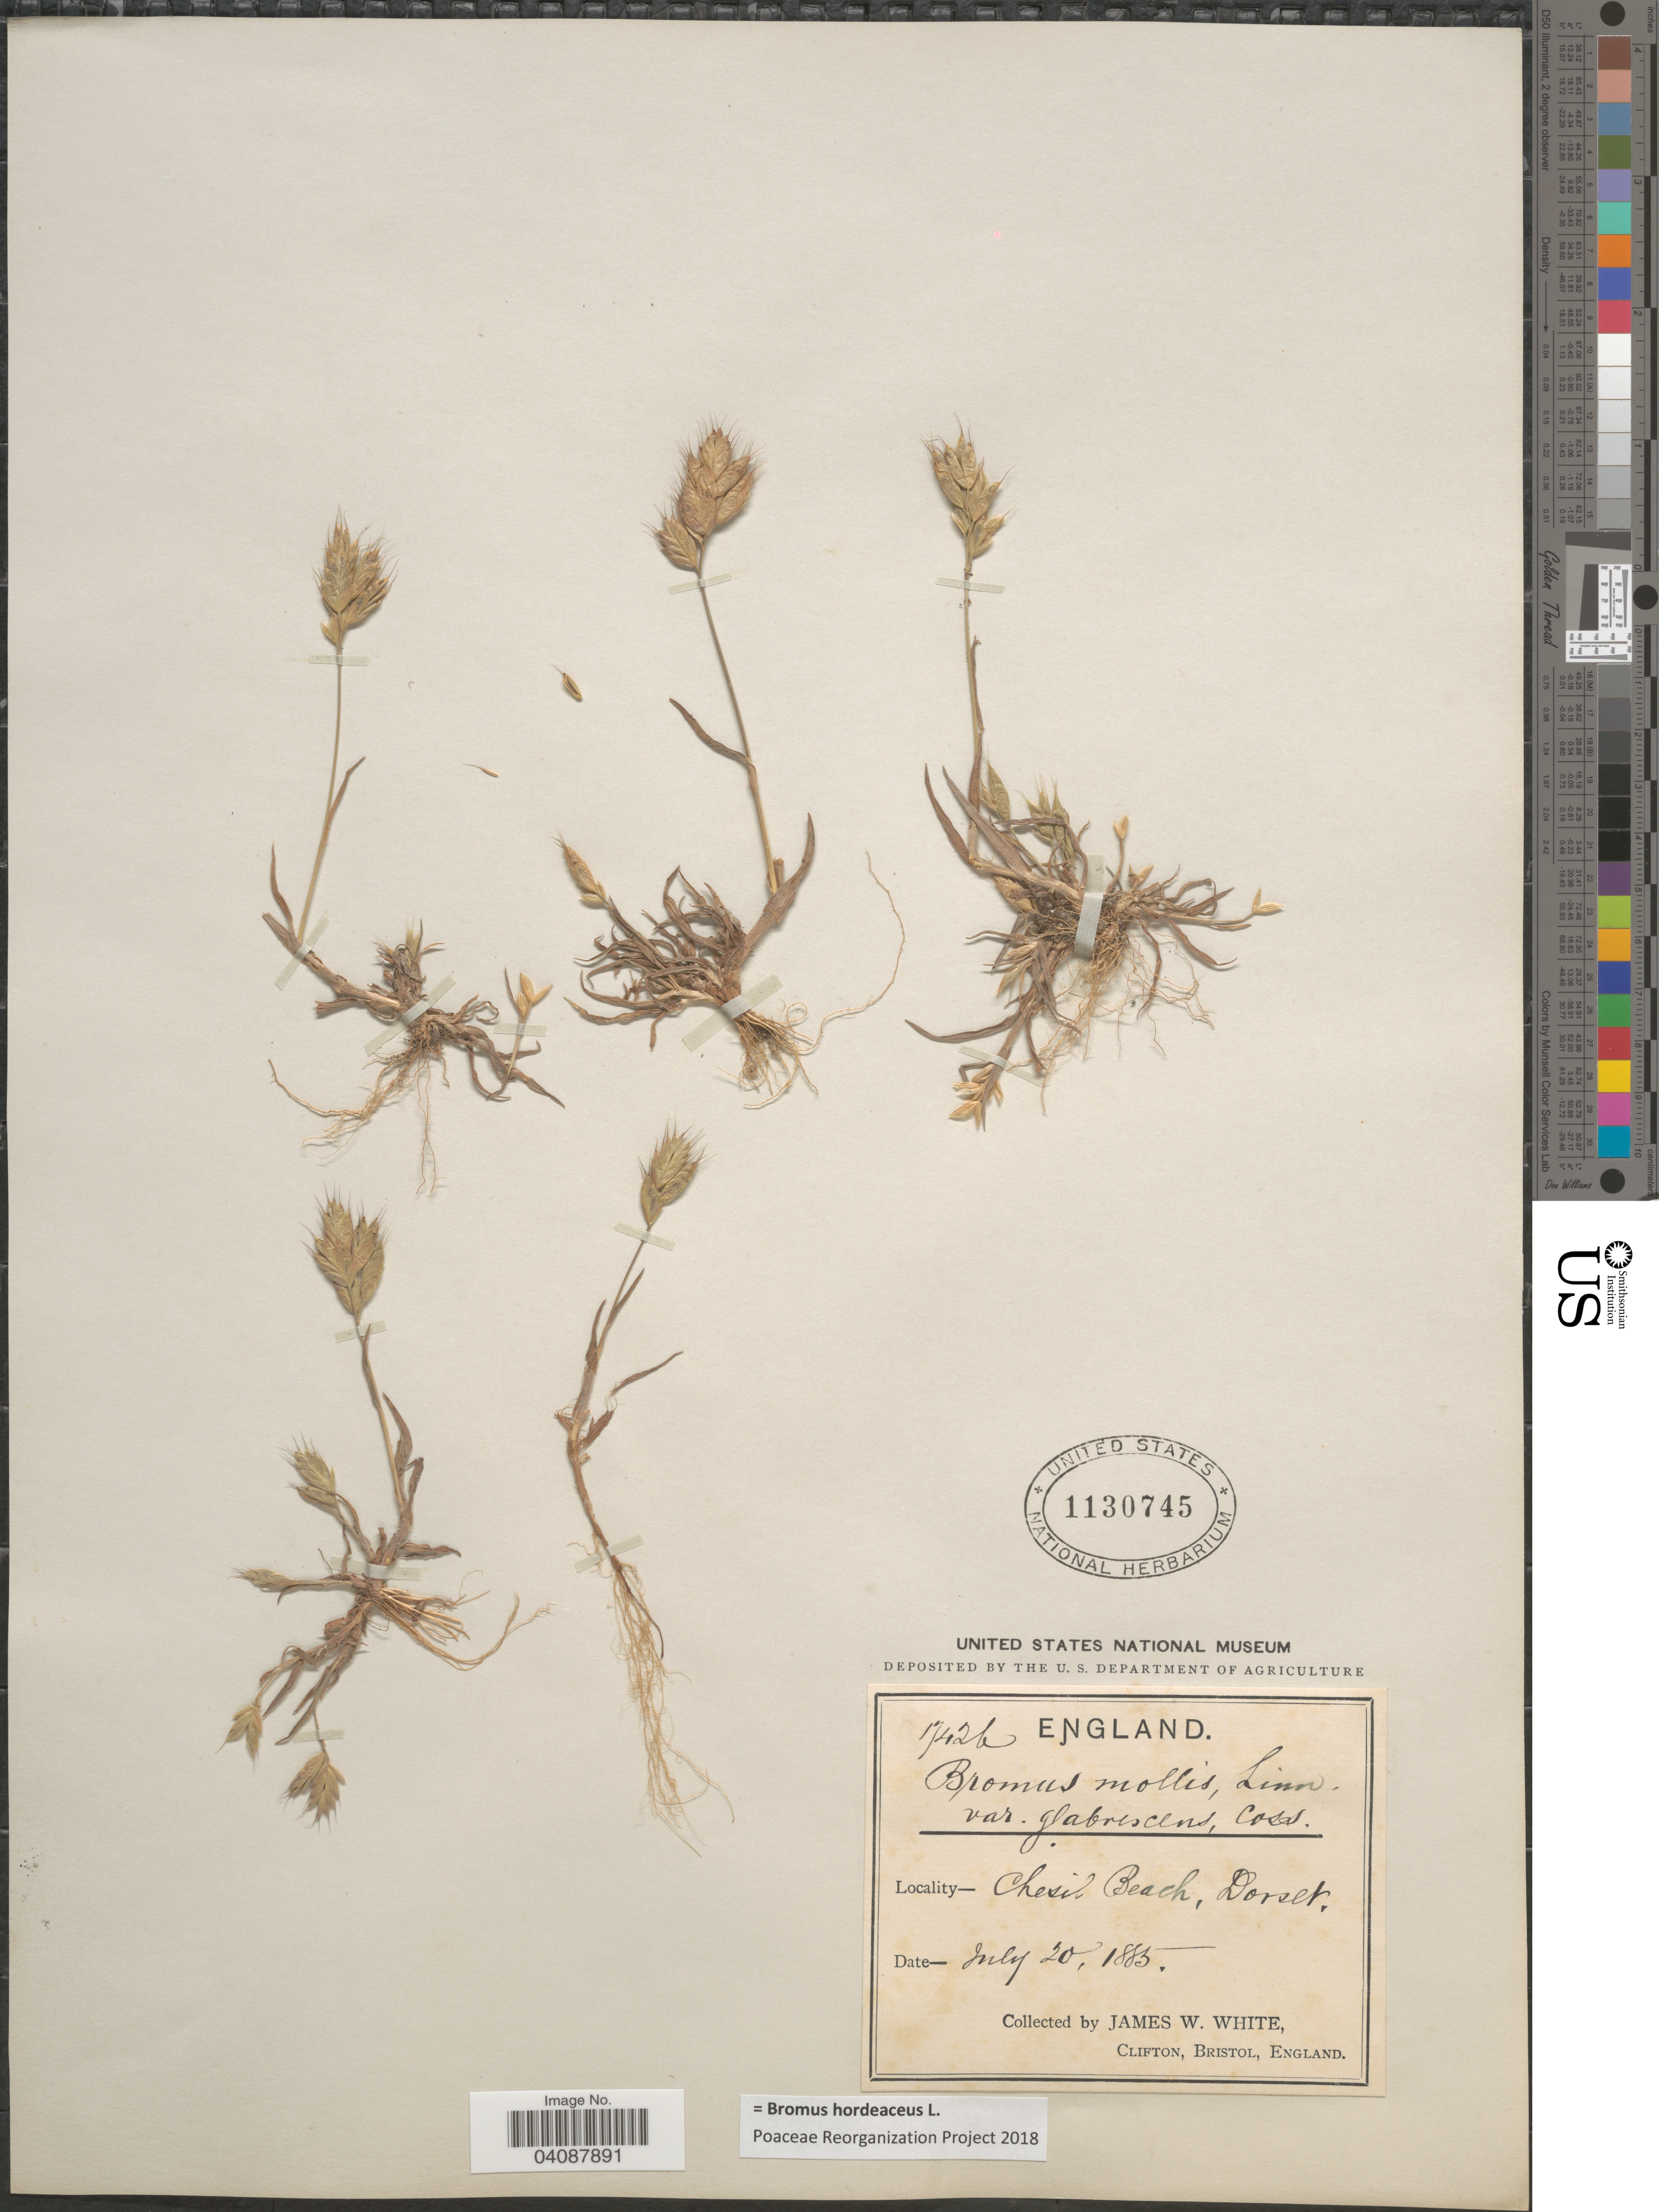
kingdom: Plantae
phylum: Tracheophyta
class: Liliopsida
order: Poales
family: Poaceae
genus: Bromus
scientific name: Bromus hordeaceus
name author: L.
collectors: J. W. White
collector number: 742b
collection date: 1885-07-20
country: United Kingdom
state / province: England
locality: Chesil Beach, Dorset.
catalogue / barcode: US 1130745